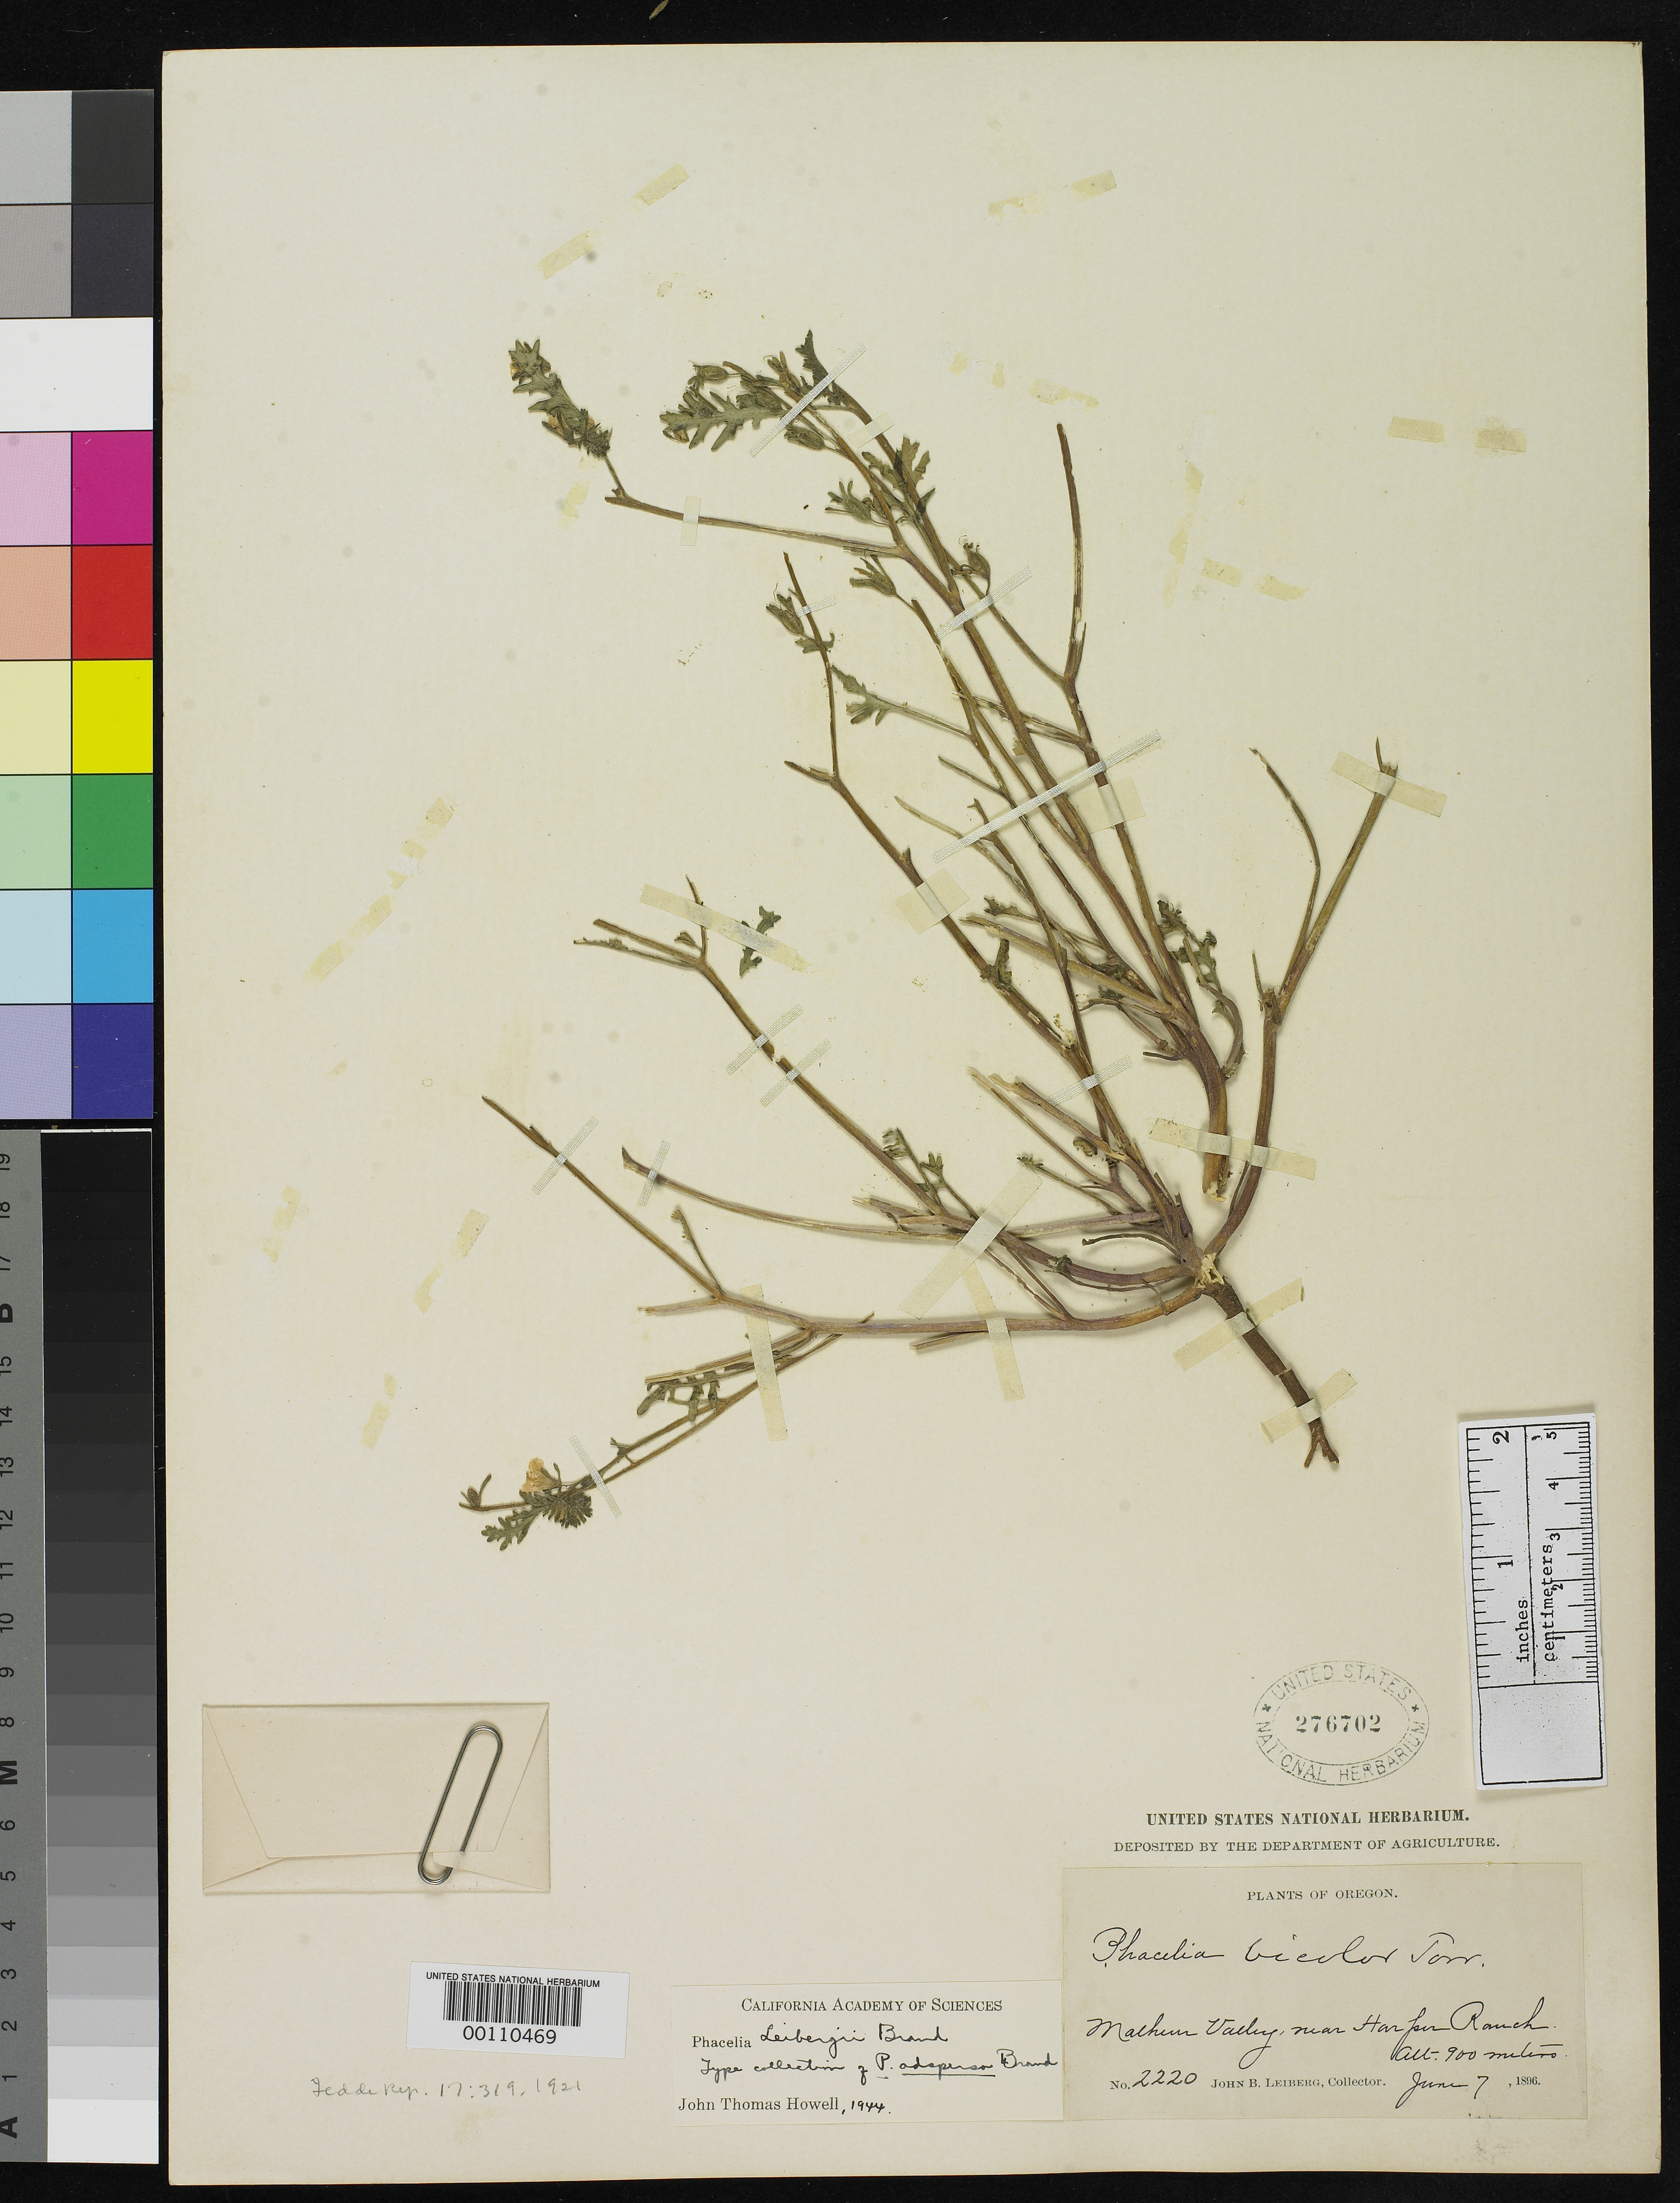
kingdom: Plantae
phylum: Tracheophyta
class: Magnoliopsida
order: Boraginales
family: Hydrophyllaceae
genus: Phacelia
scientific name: Phacelia adspersa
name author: Brand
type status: Isotype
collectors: J. Leiberg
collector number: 2220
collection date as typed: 07 Jun 1896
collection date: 1896-06-07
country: United States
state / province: Oregon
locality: Malheur Valley, near Harper Ranch.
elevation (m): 900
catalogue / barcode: US 276702